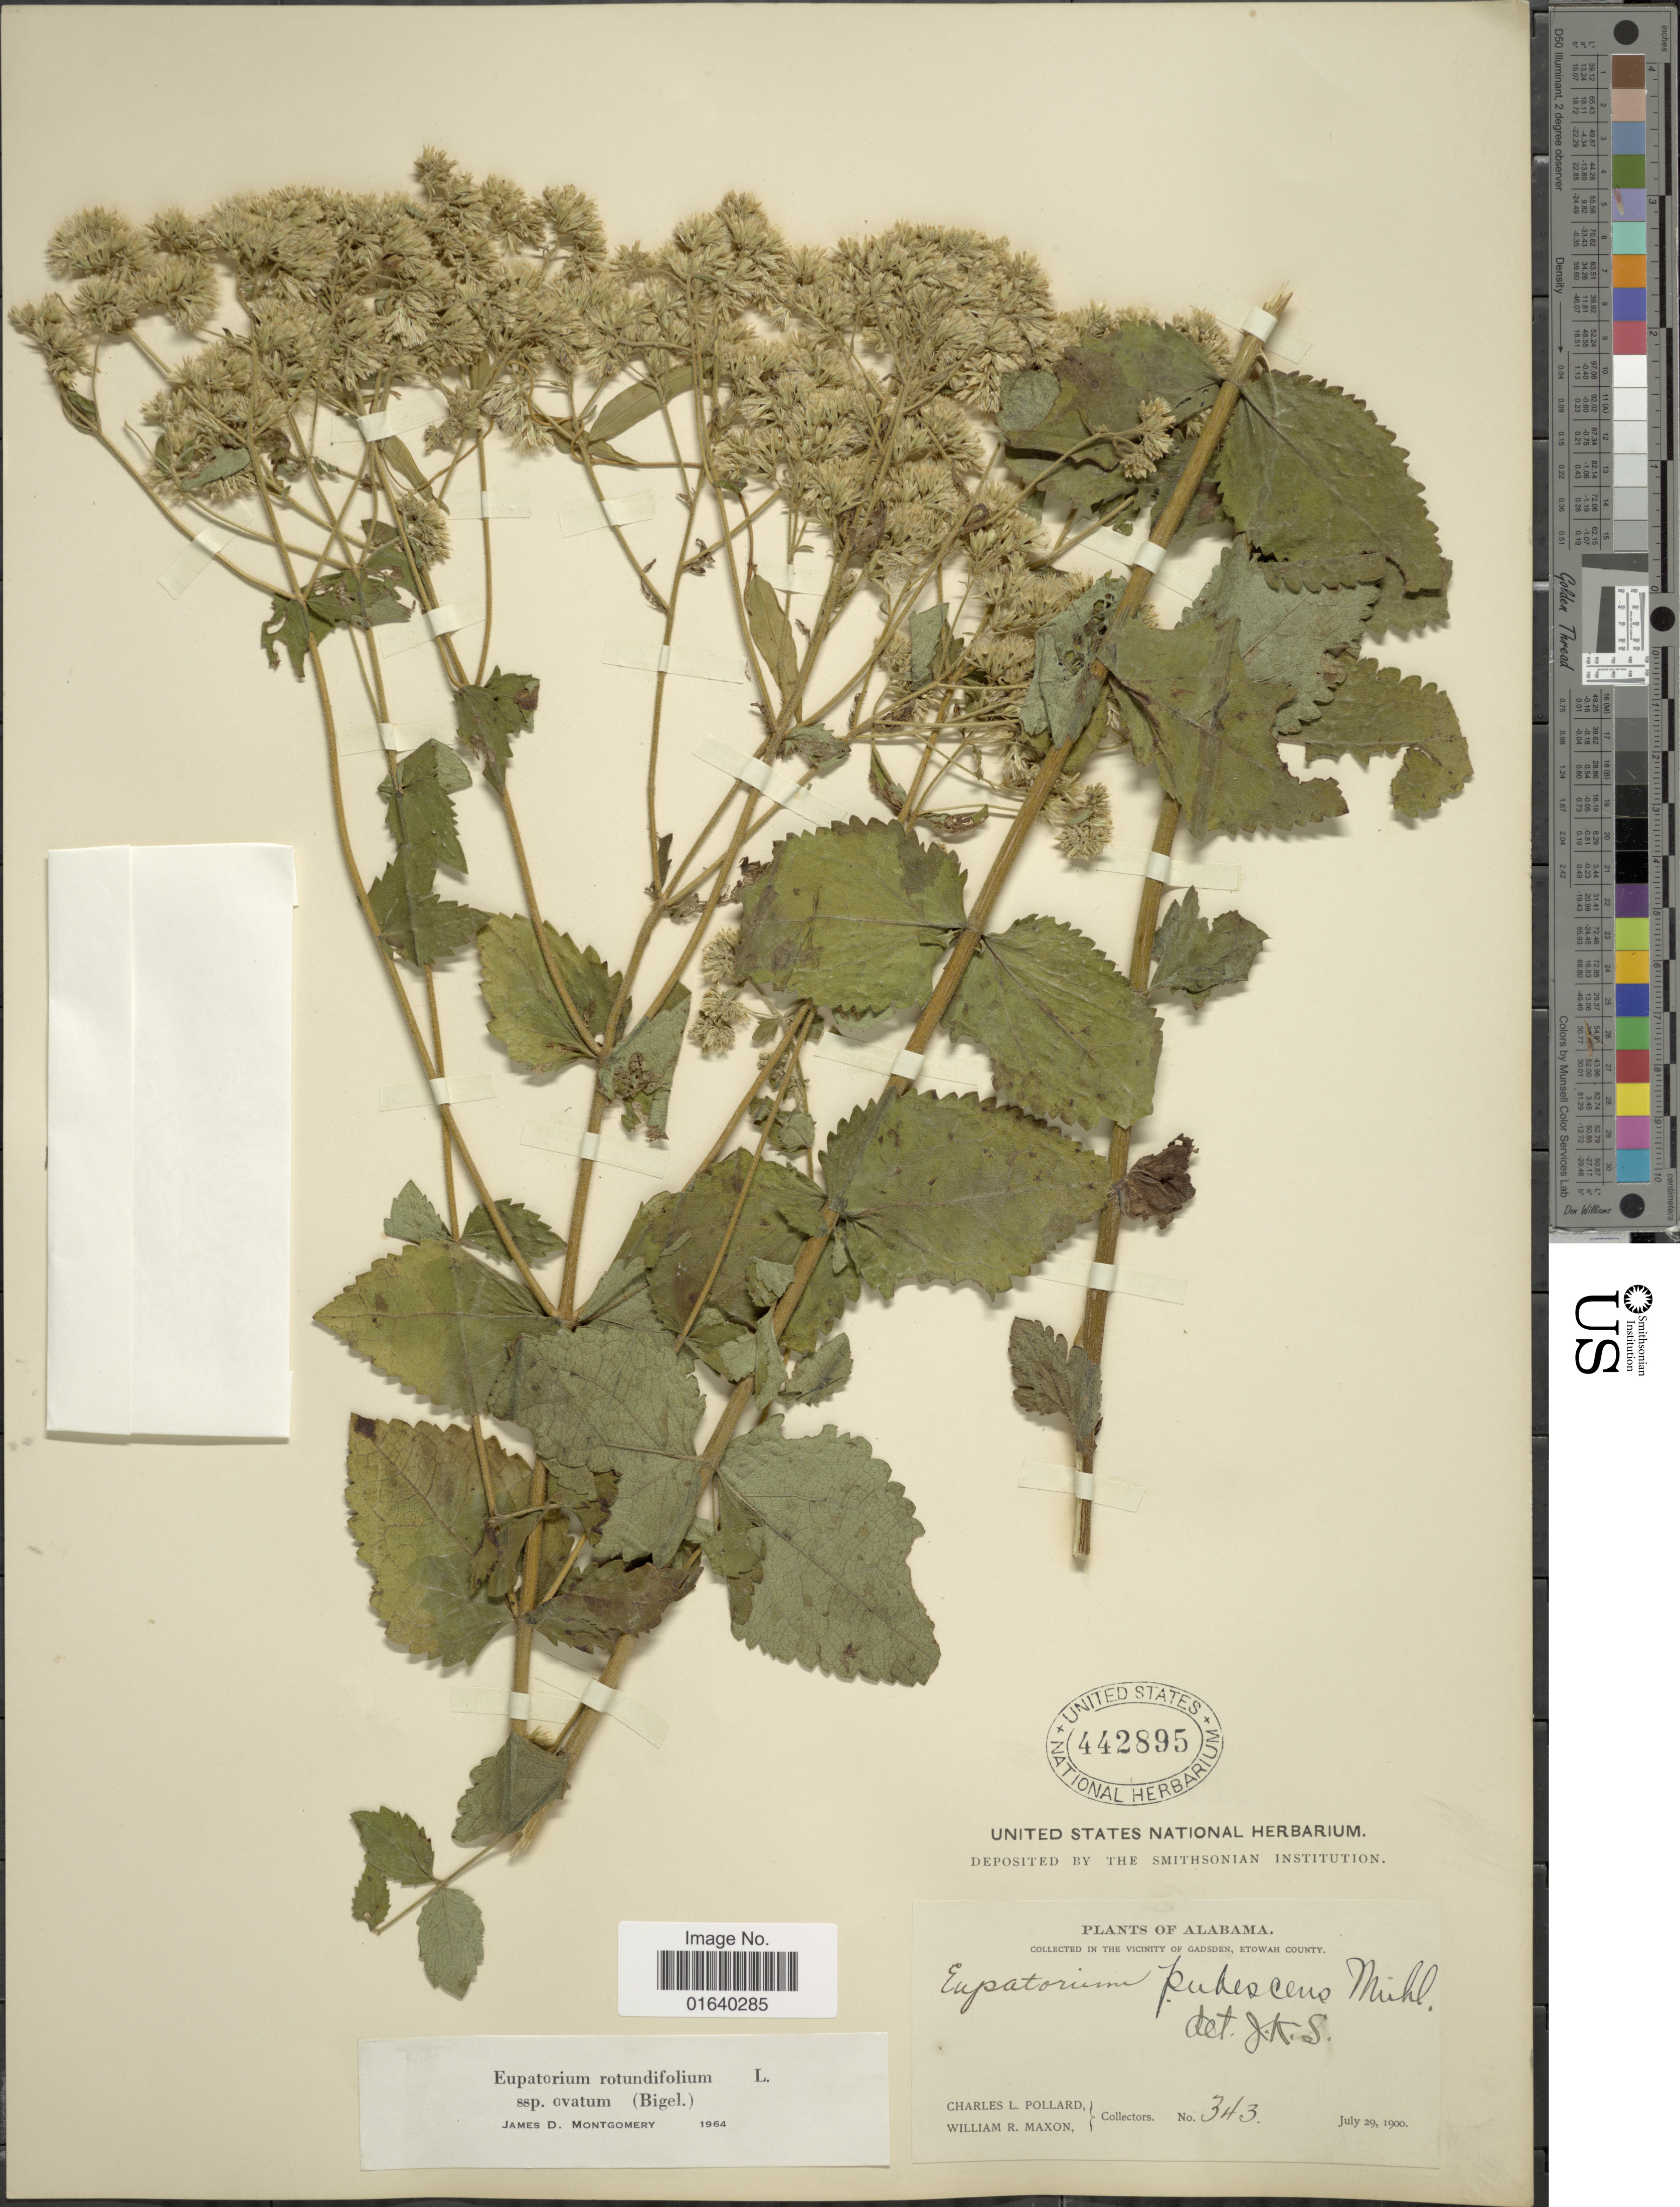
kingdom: Plantae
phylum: Tracheophyta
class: Magnoliopsida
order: Asterales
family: Asteraceae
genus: Eupatorium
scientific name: Eupatorium rotundifolium var. ovatum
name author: (Bigelow) J.D. Montgom. & Fairbrothers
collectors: C. L. Pollard & W. R. Maxon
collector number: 343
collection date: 1900-07-29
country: United States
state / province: Alabama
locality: In the vicinity of Gadsden, Etowah County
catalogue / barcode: US 442895